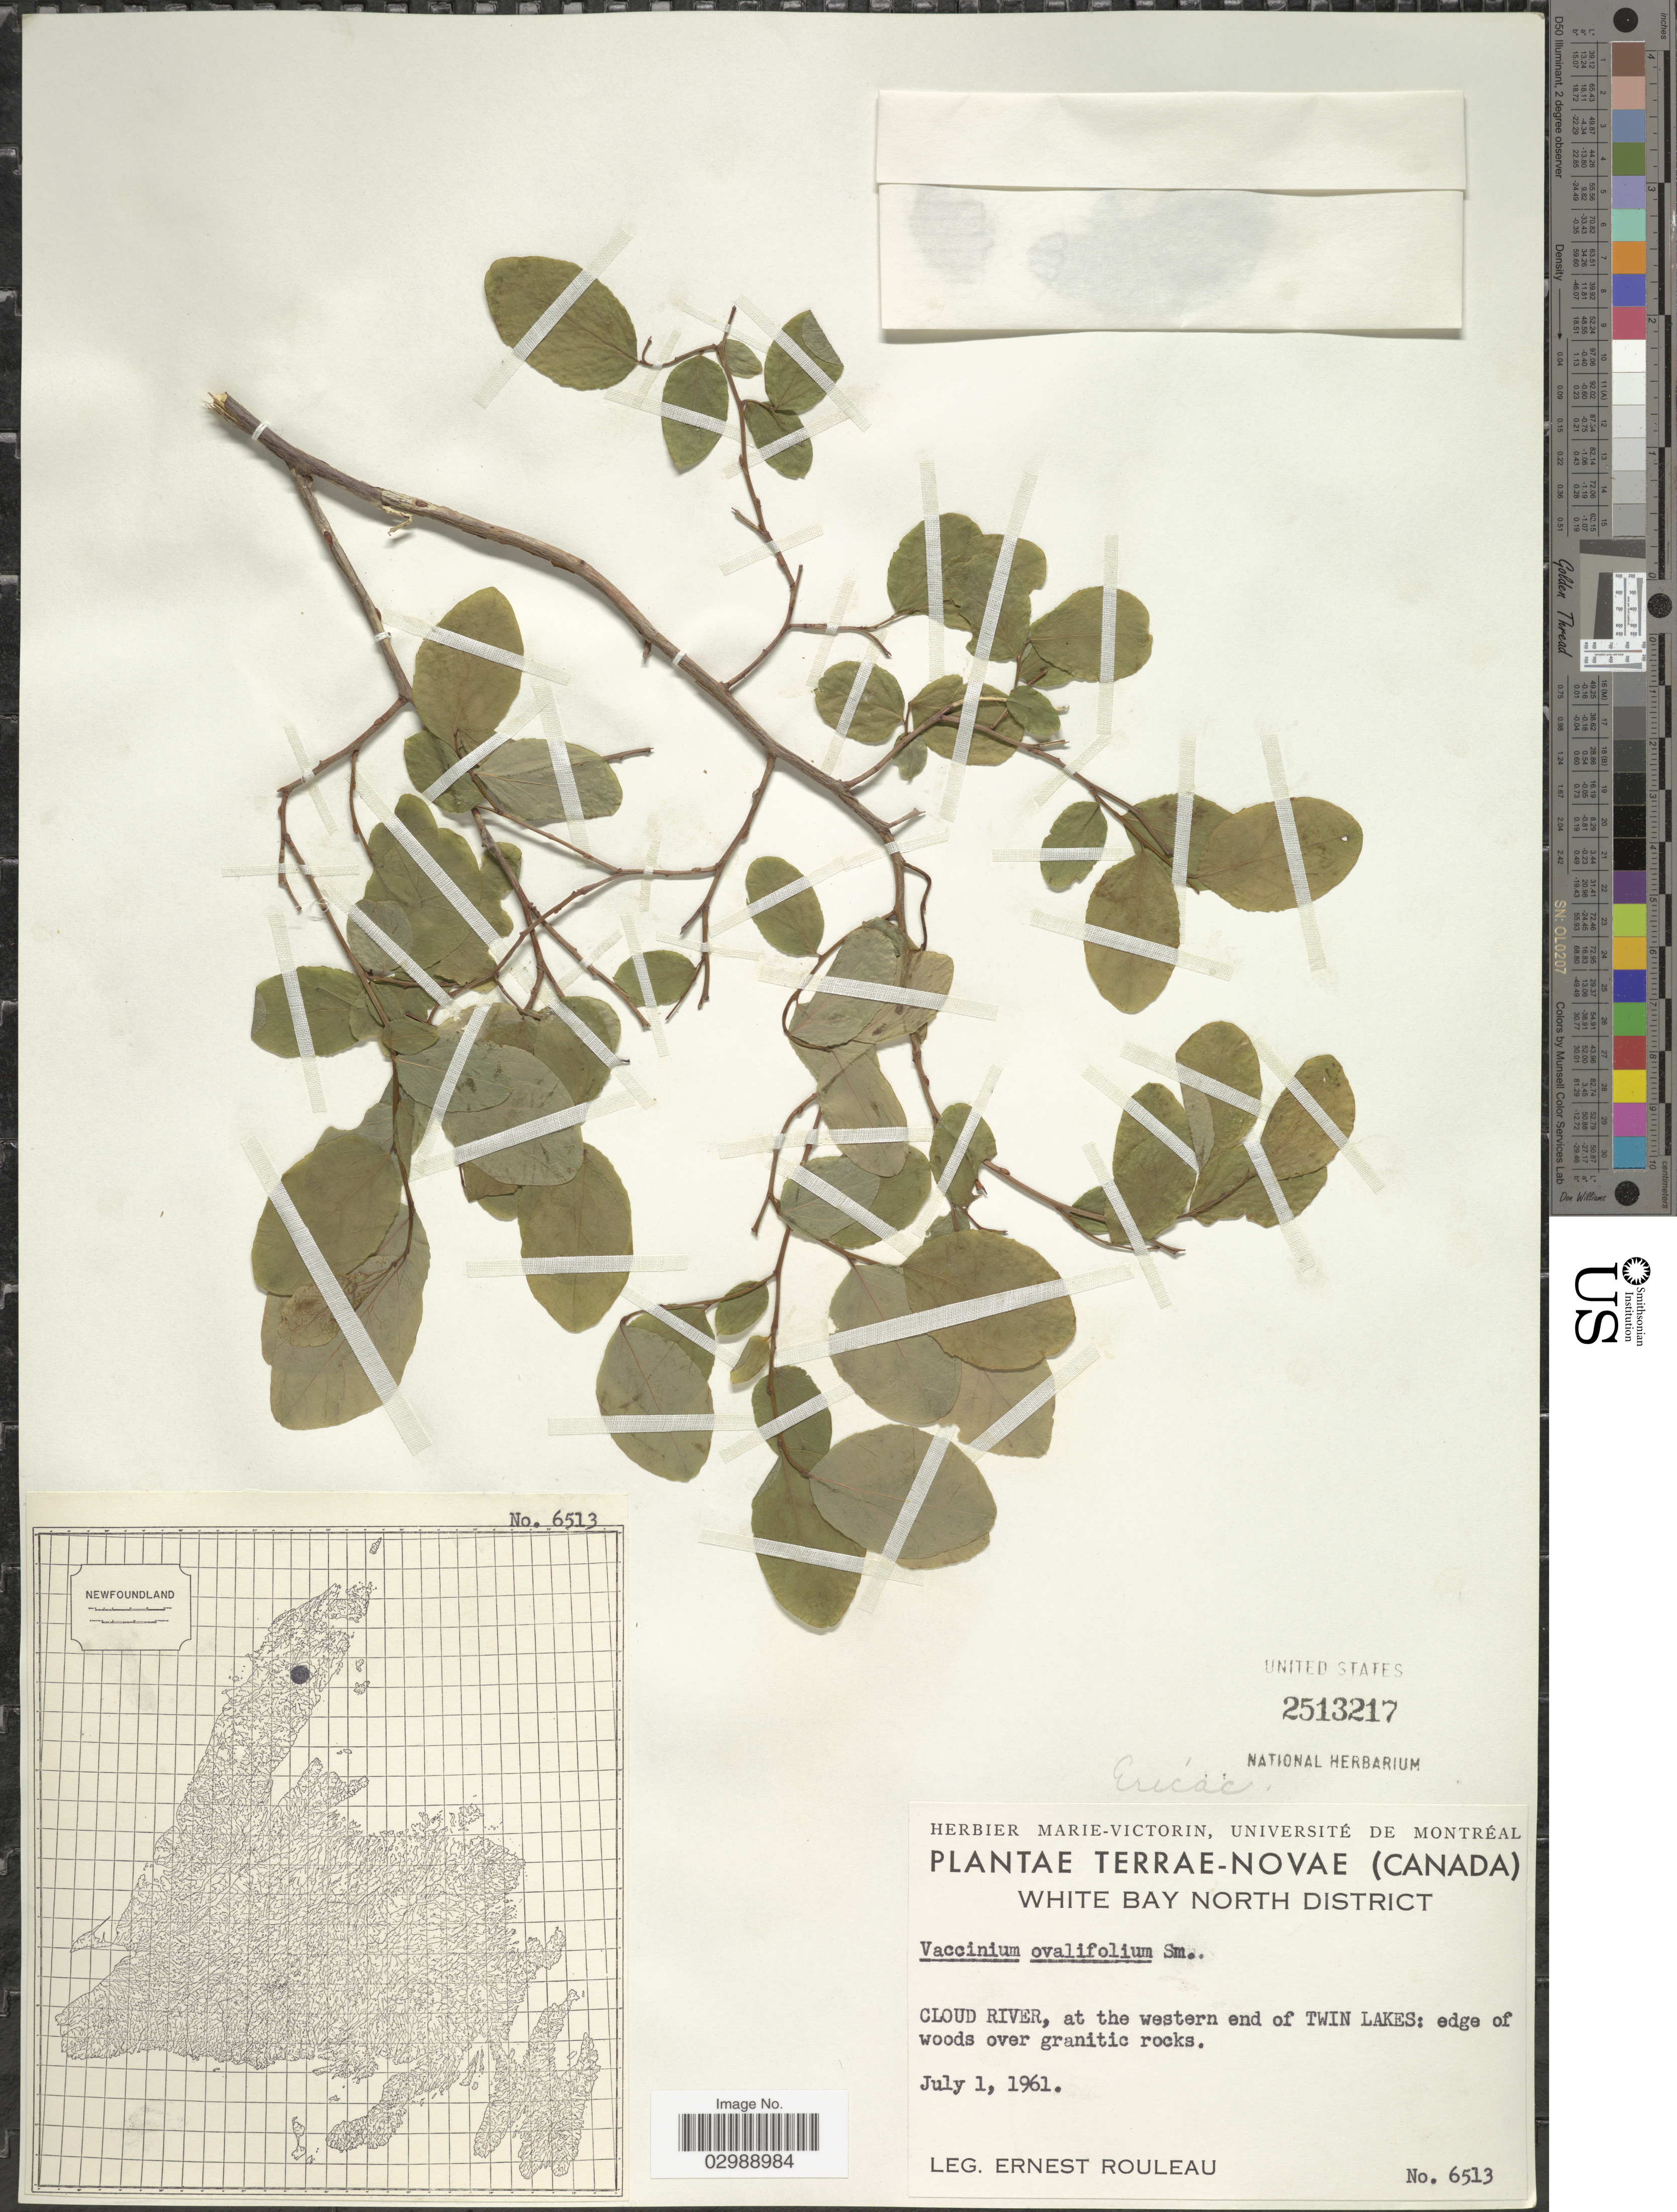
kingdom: Plantae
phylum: Tracheophyta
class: Magnoliopsida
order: Ericales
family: Ericaceae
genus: Vaccinium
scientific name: Vaccinium ovalifolium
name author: Sm.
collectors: J. Rouleau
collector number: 6513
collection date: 1961-07-01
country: Canada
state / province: Newfoundland and Labrador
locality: Terrae-Novae. White Bay North District. Cloud River, at the western end of Twin Lakes.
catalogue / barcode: US 2513217